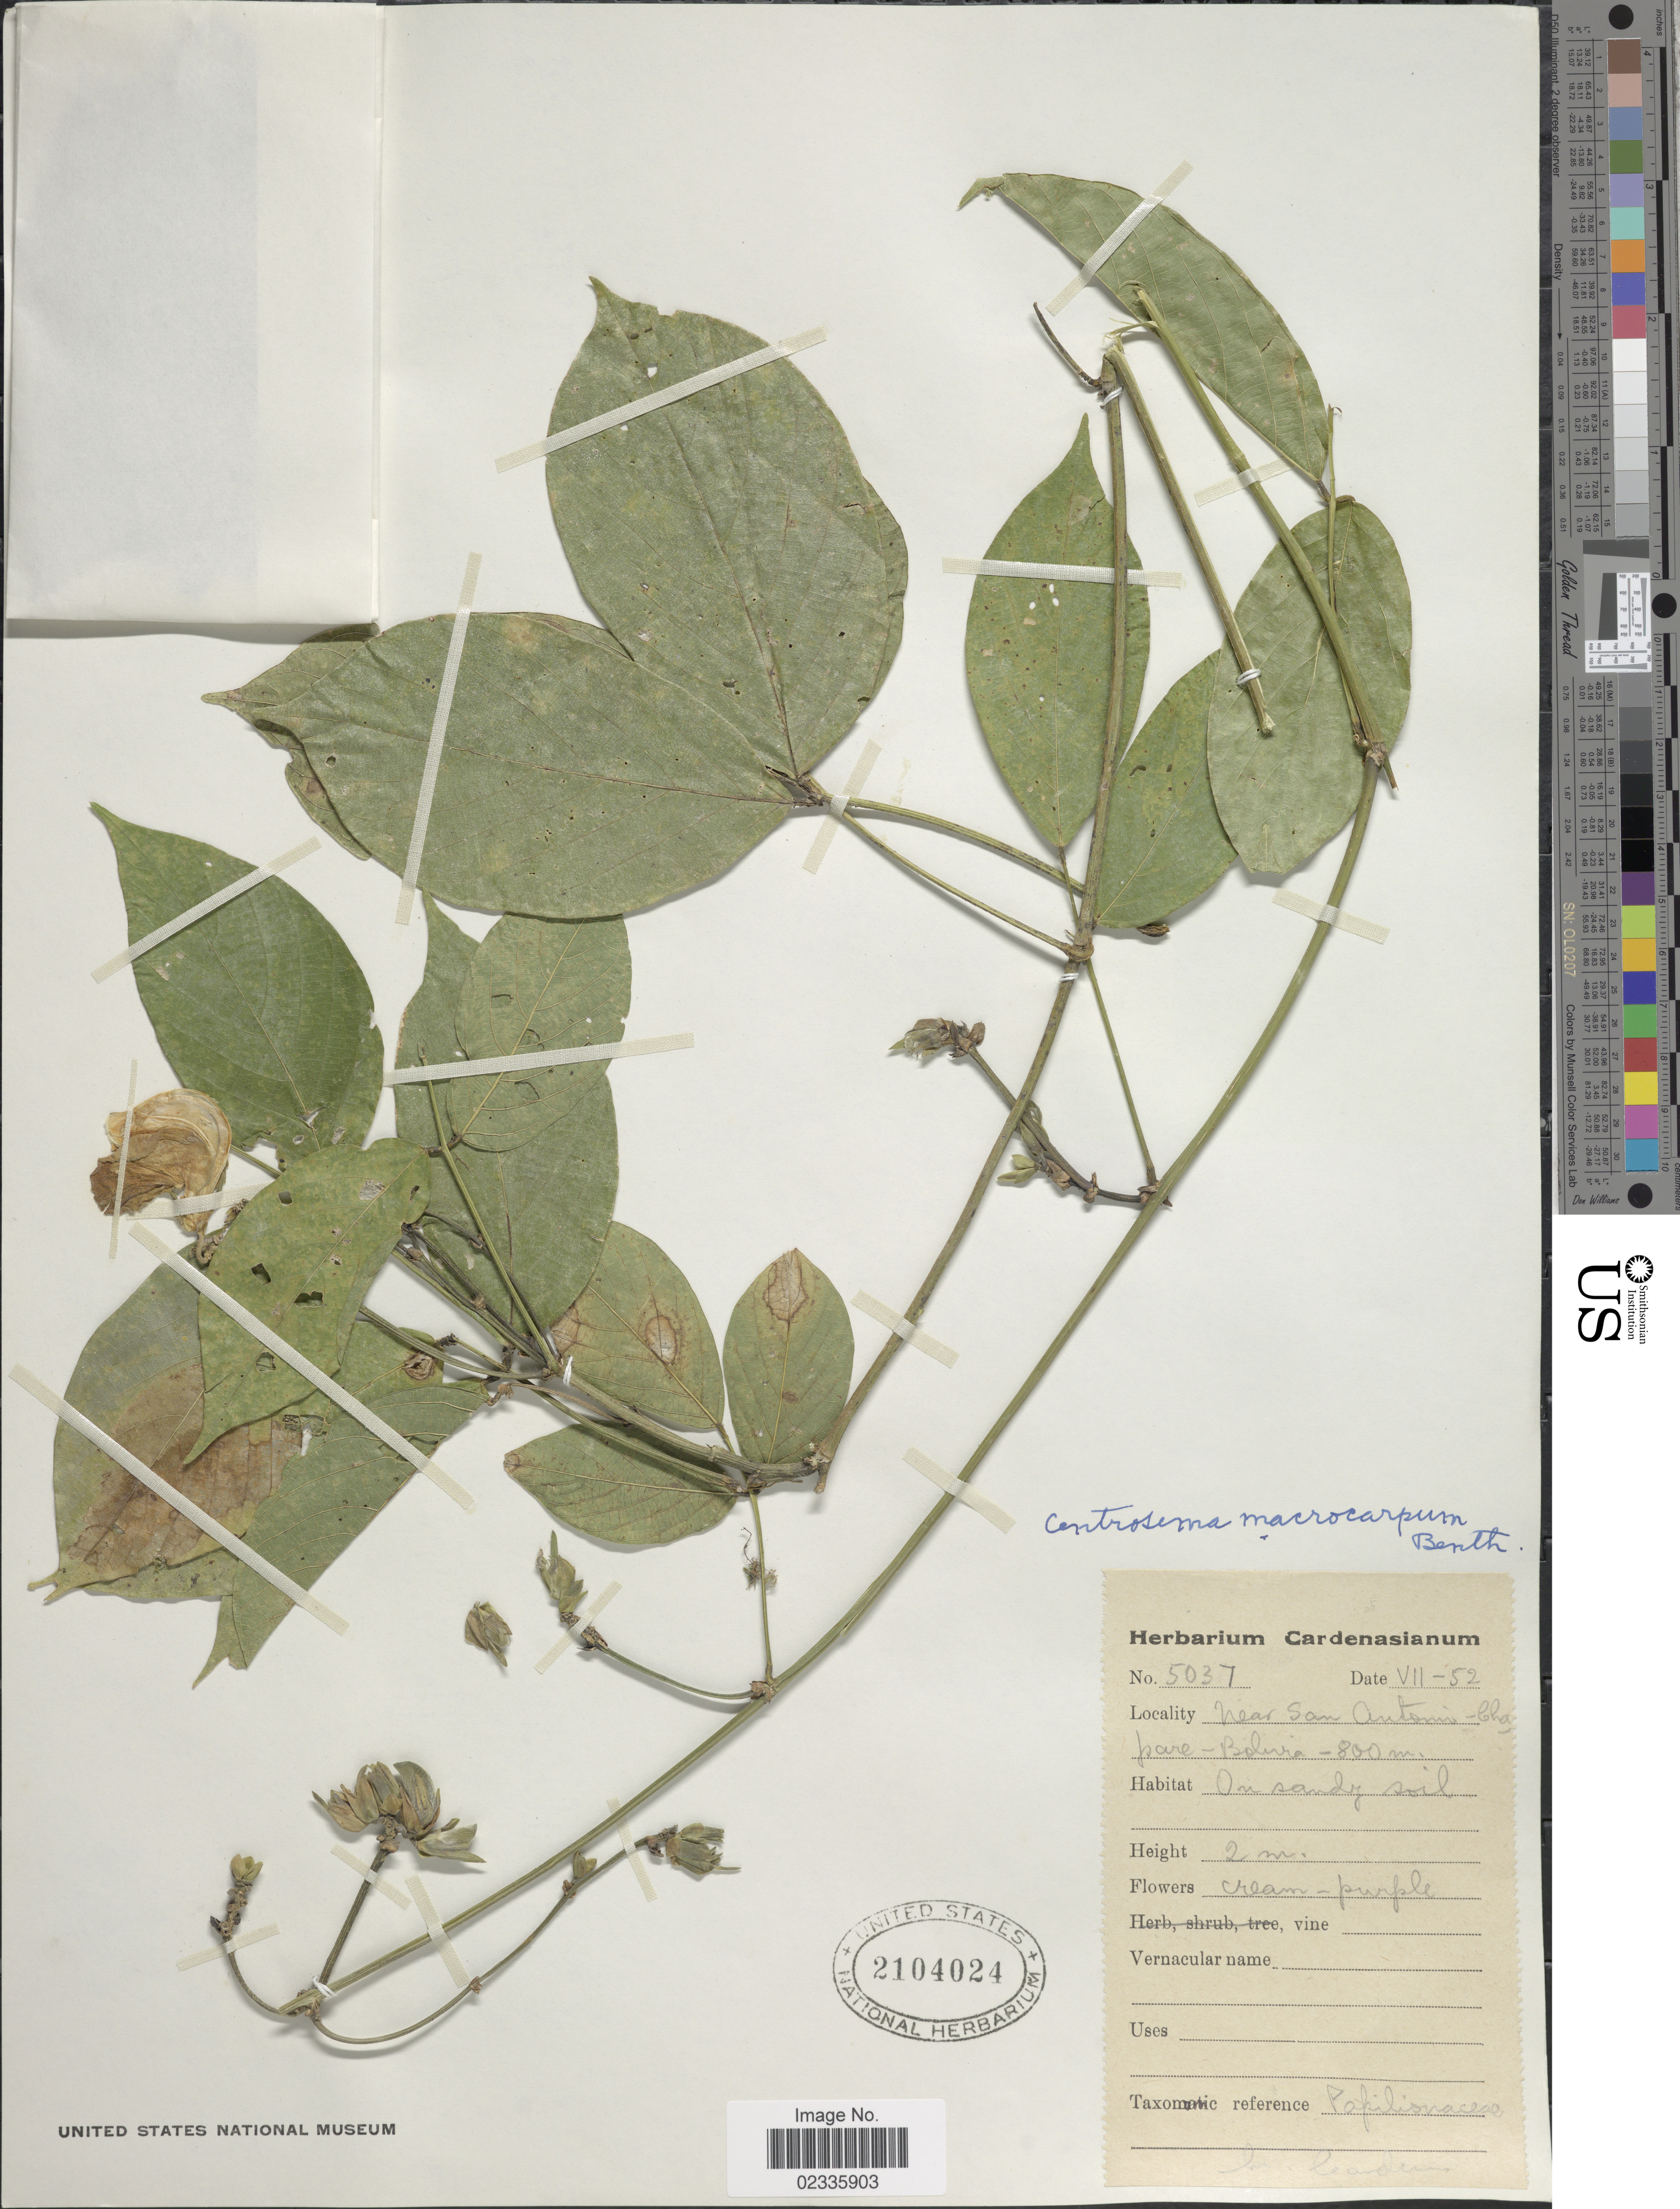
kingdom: Plantae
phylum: Tracheophyta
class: Magnoliopsida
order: Fabales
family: Fabaceae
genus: Centrosema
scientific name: Centrosema macrocarpum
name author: Benth.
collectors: ex herb. Cardenasianum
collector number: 5037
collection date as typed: Transcribed d/m/y: /7/52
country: Bolivia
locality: Near San Antonio - Chapare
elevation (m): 800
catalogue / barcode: US 2104024